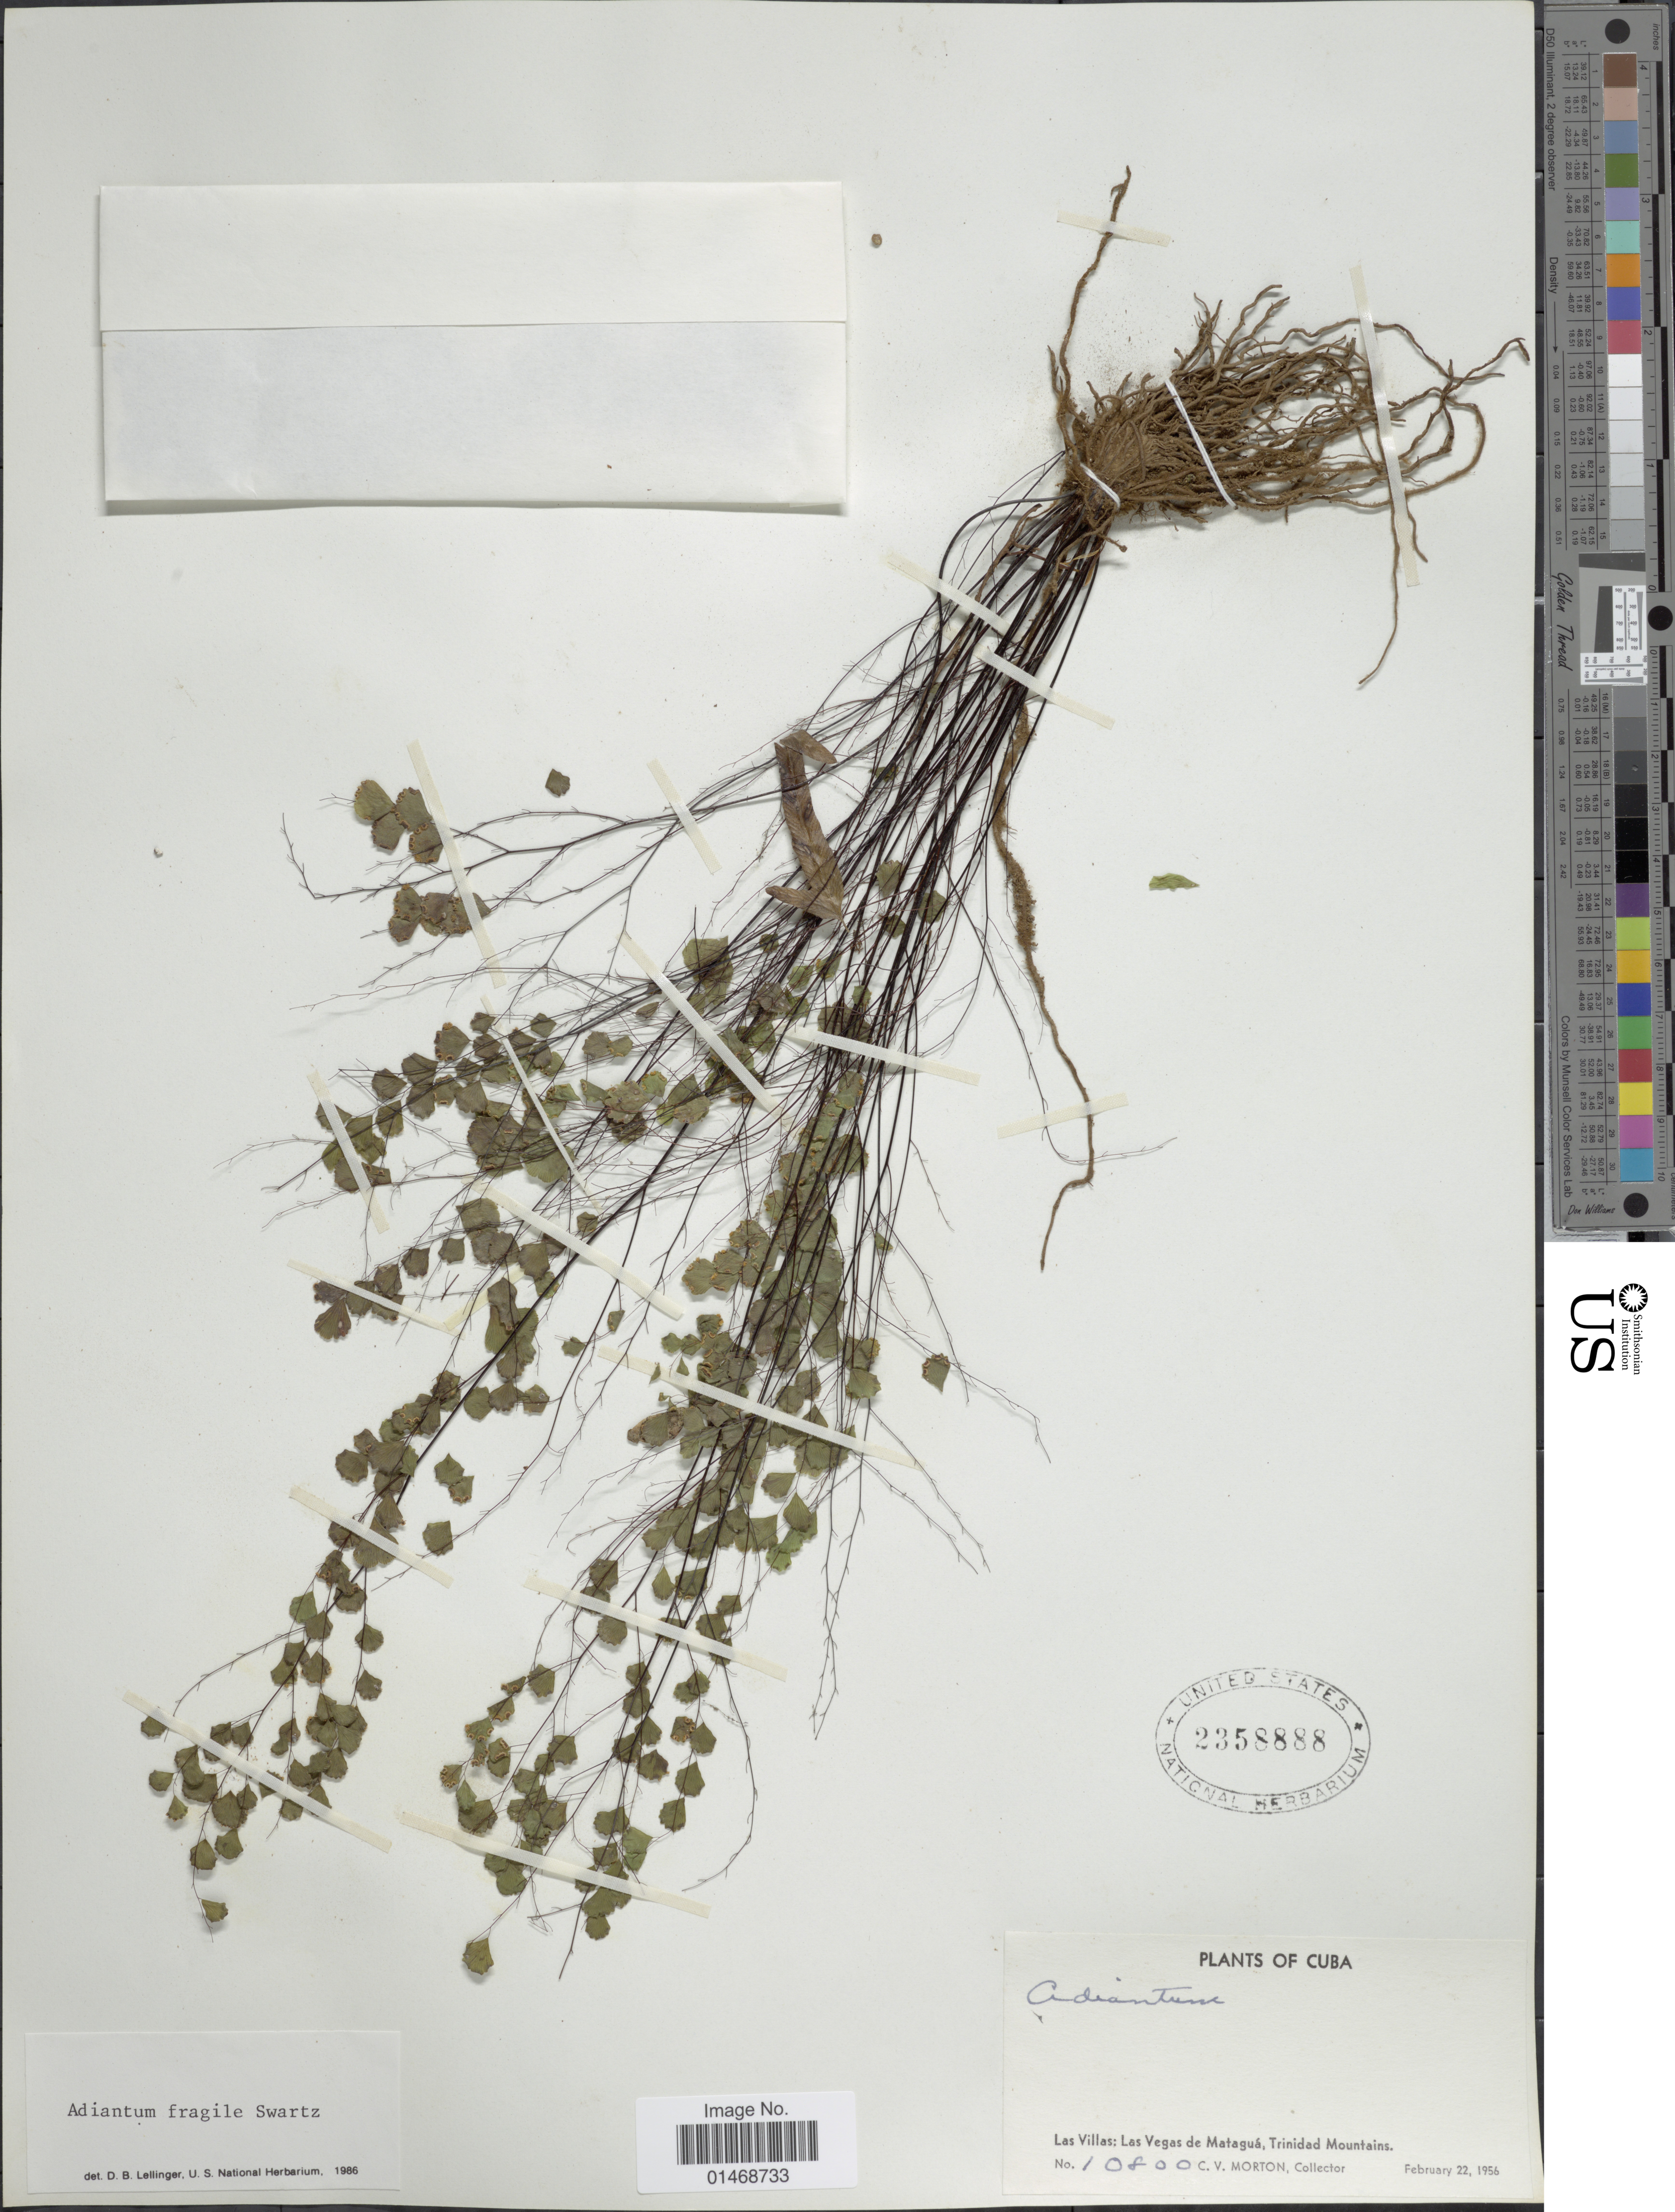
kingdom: Plantae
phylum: Tracheophyta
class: Polypodiopsida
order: Polypodiales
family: Pteridaceae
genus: Adiantum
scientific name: Adiantum fragile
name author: Sw.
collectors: C. V. Morton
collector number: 10800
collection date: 1956-02-22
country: Cuba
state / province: Las Villas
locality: Las Vegas de Mataguá, trinidad Mountains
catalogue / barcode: US 2358888